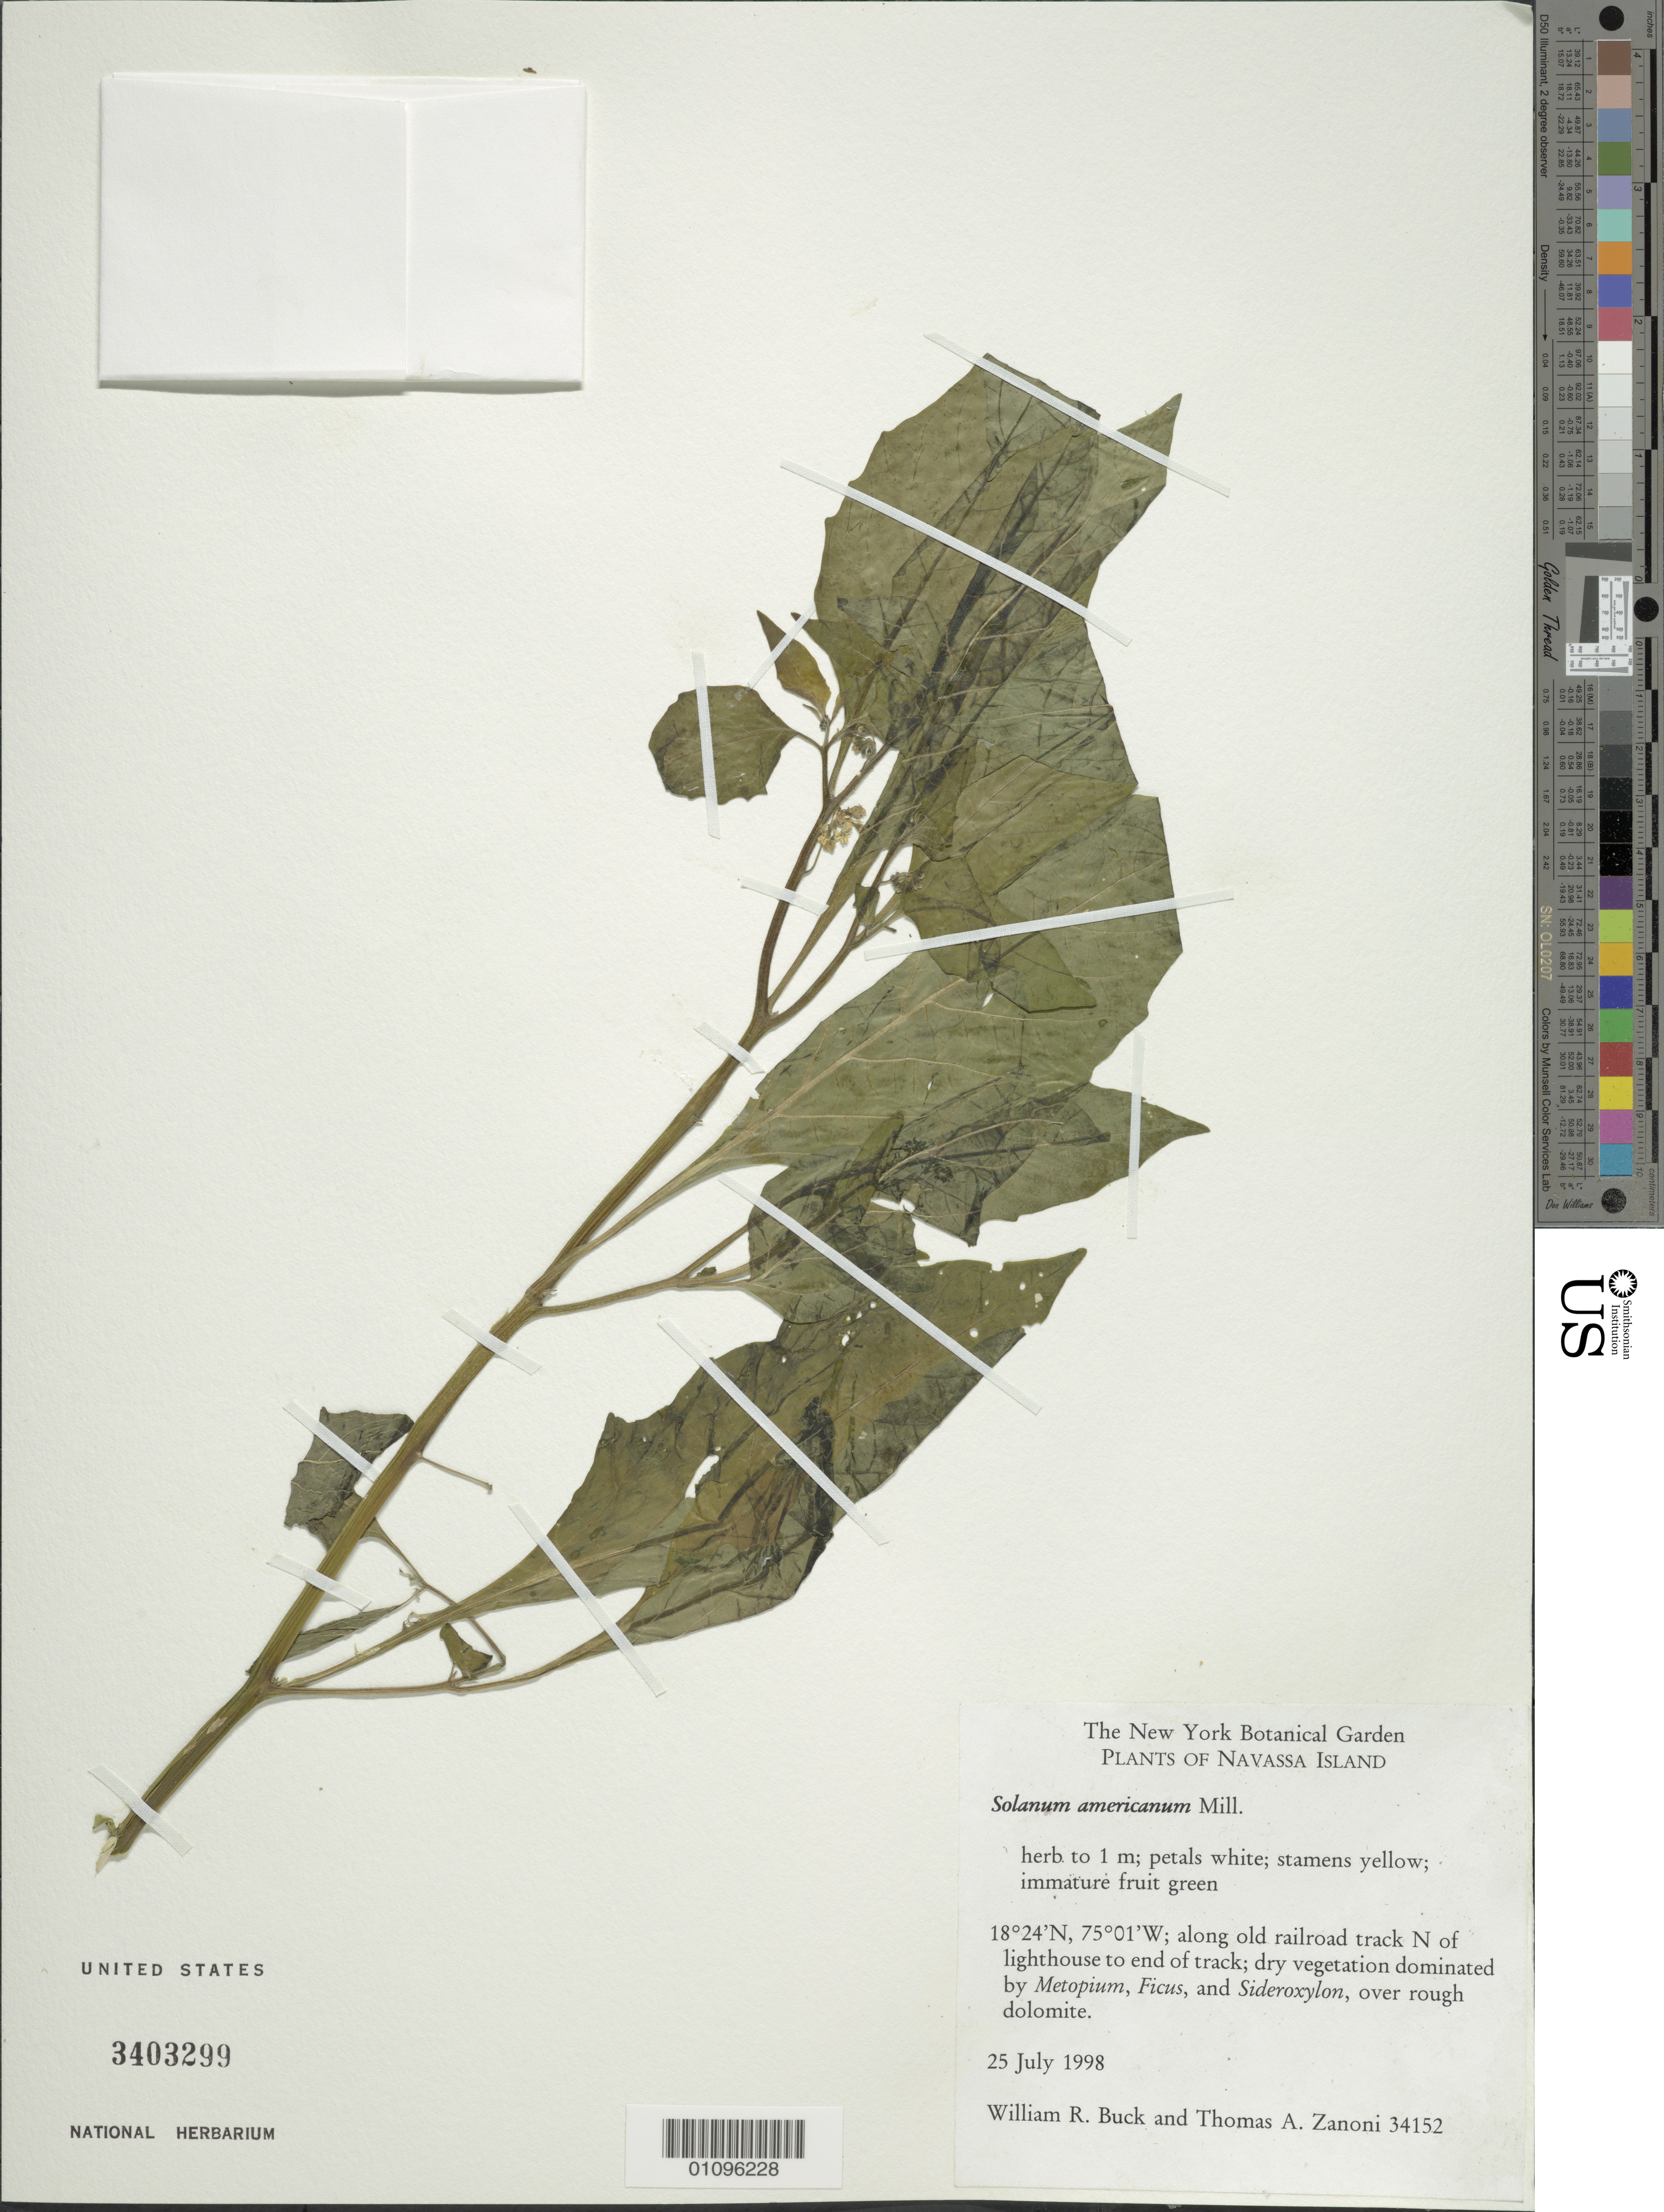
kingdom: Plantae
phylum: Tracheophyta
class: Magnoliopsida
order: Solanales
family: Solanaceae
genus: Solanum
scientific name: Solanum americanum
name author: Mill.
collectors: W. R. Buck & T. A. Zanoni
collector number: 34152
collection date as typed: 25 Jul 1998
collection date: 1998-07-25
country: Navassa Island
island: Navassa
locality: Railroad track N of lighthouse to end of track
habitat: Dry vegetation dominated by metopium, Ficus and Sideroxylon, over rough dolomite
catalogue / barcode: US 3403299